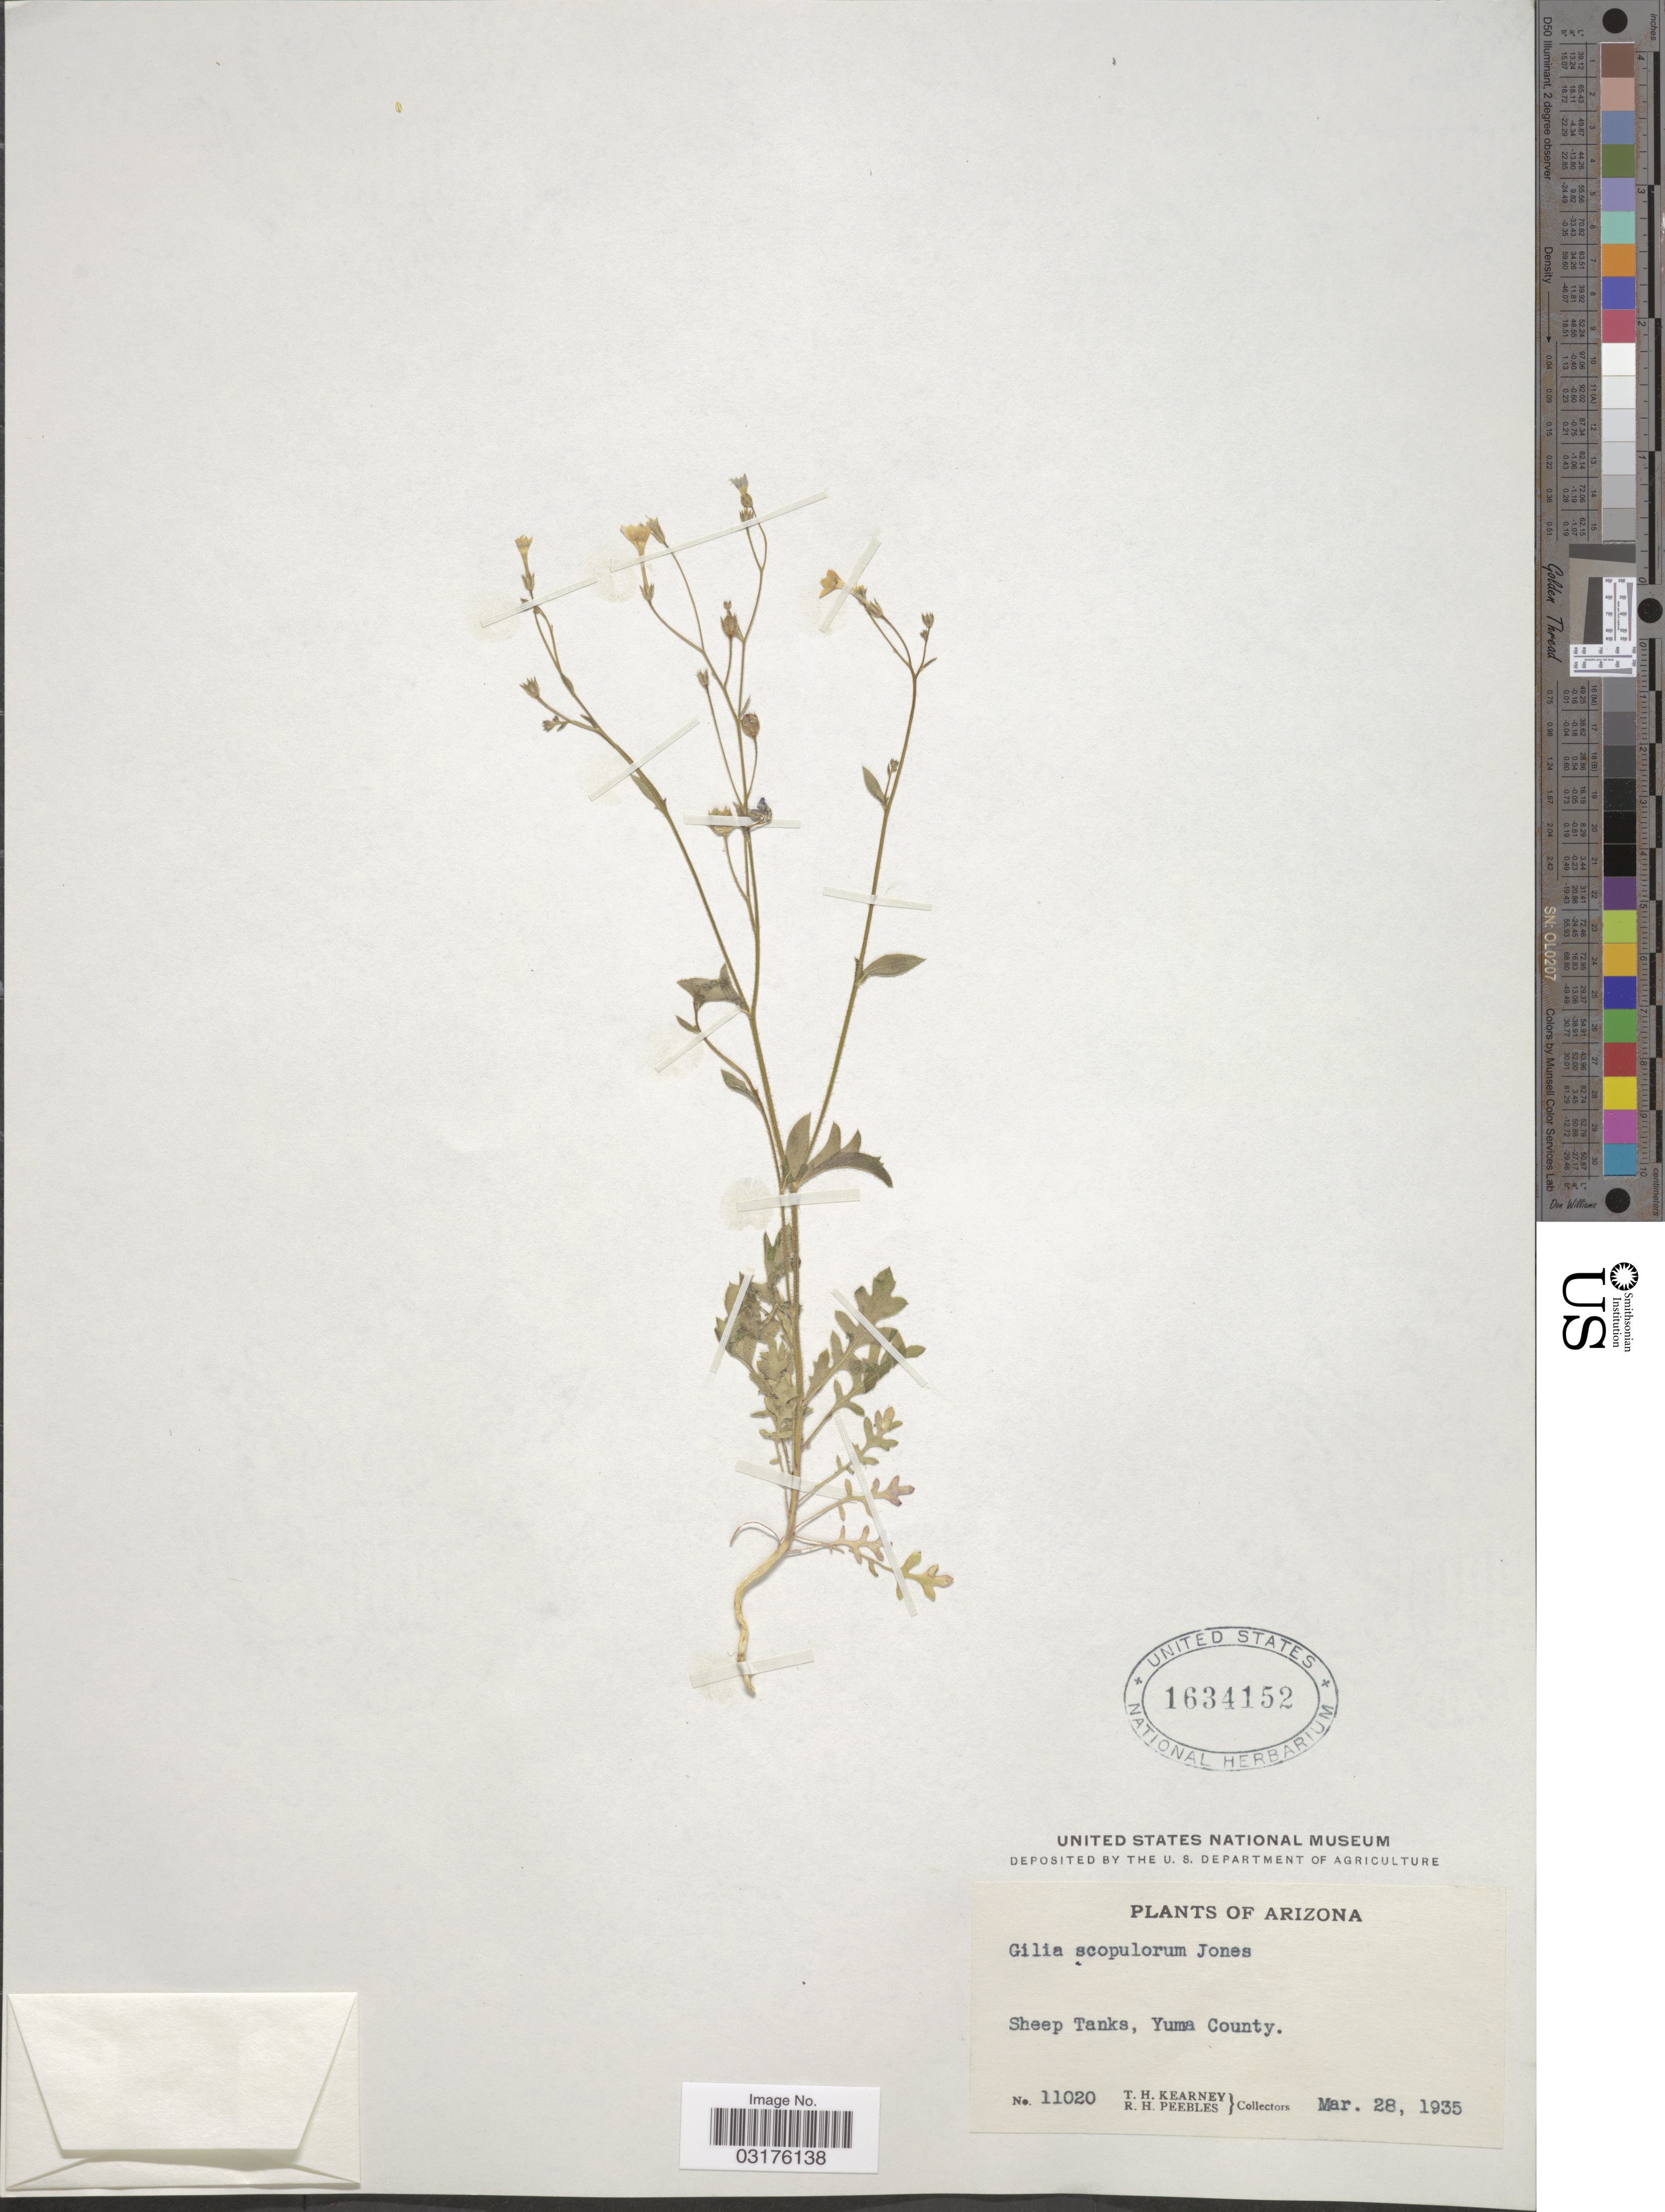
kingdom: Plantae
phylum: Tracheophyta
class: Magnoliopsida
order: Ericales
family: Polemoniaceae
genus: Gilia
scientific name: Gilia scopulorum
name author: M.E. Jones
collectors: T. H. Kearney & R. H. Peebles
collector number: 11020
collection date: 1935-03-28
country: United States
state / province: Arizona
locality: Sheep Tanks, Yuma County.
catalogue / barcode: US 1634152